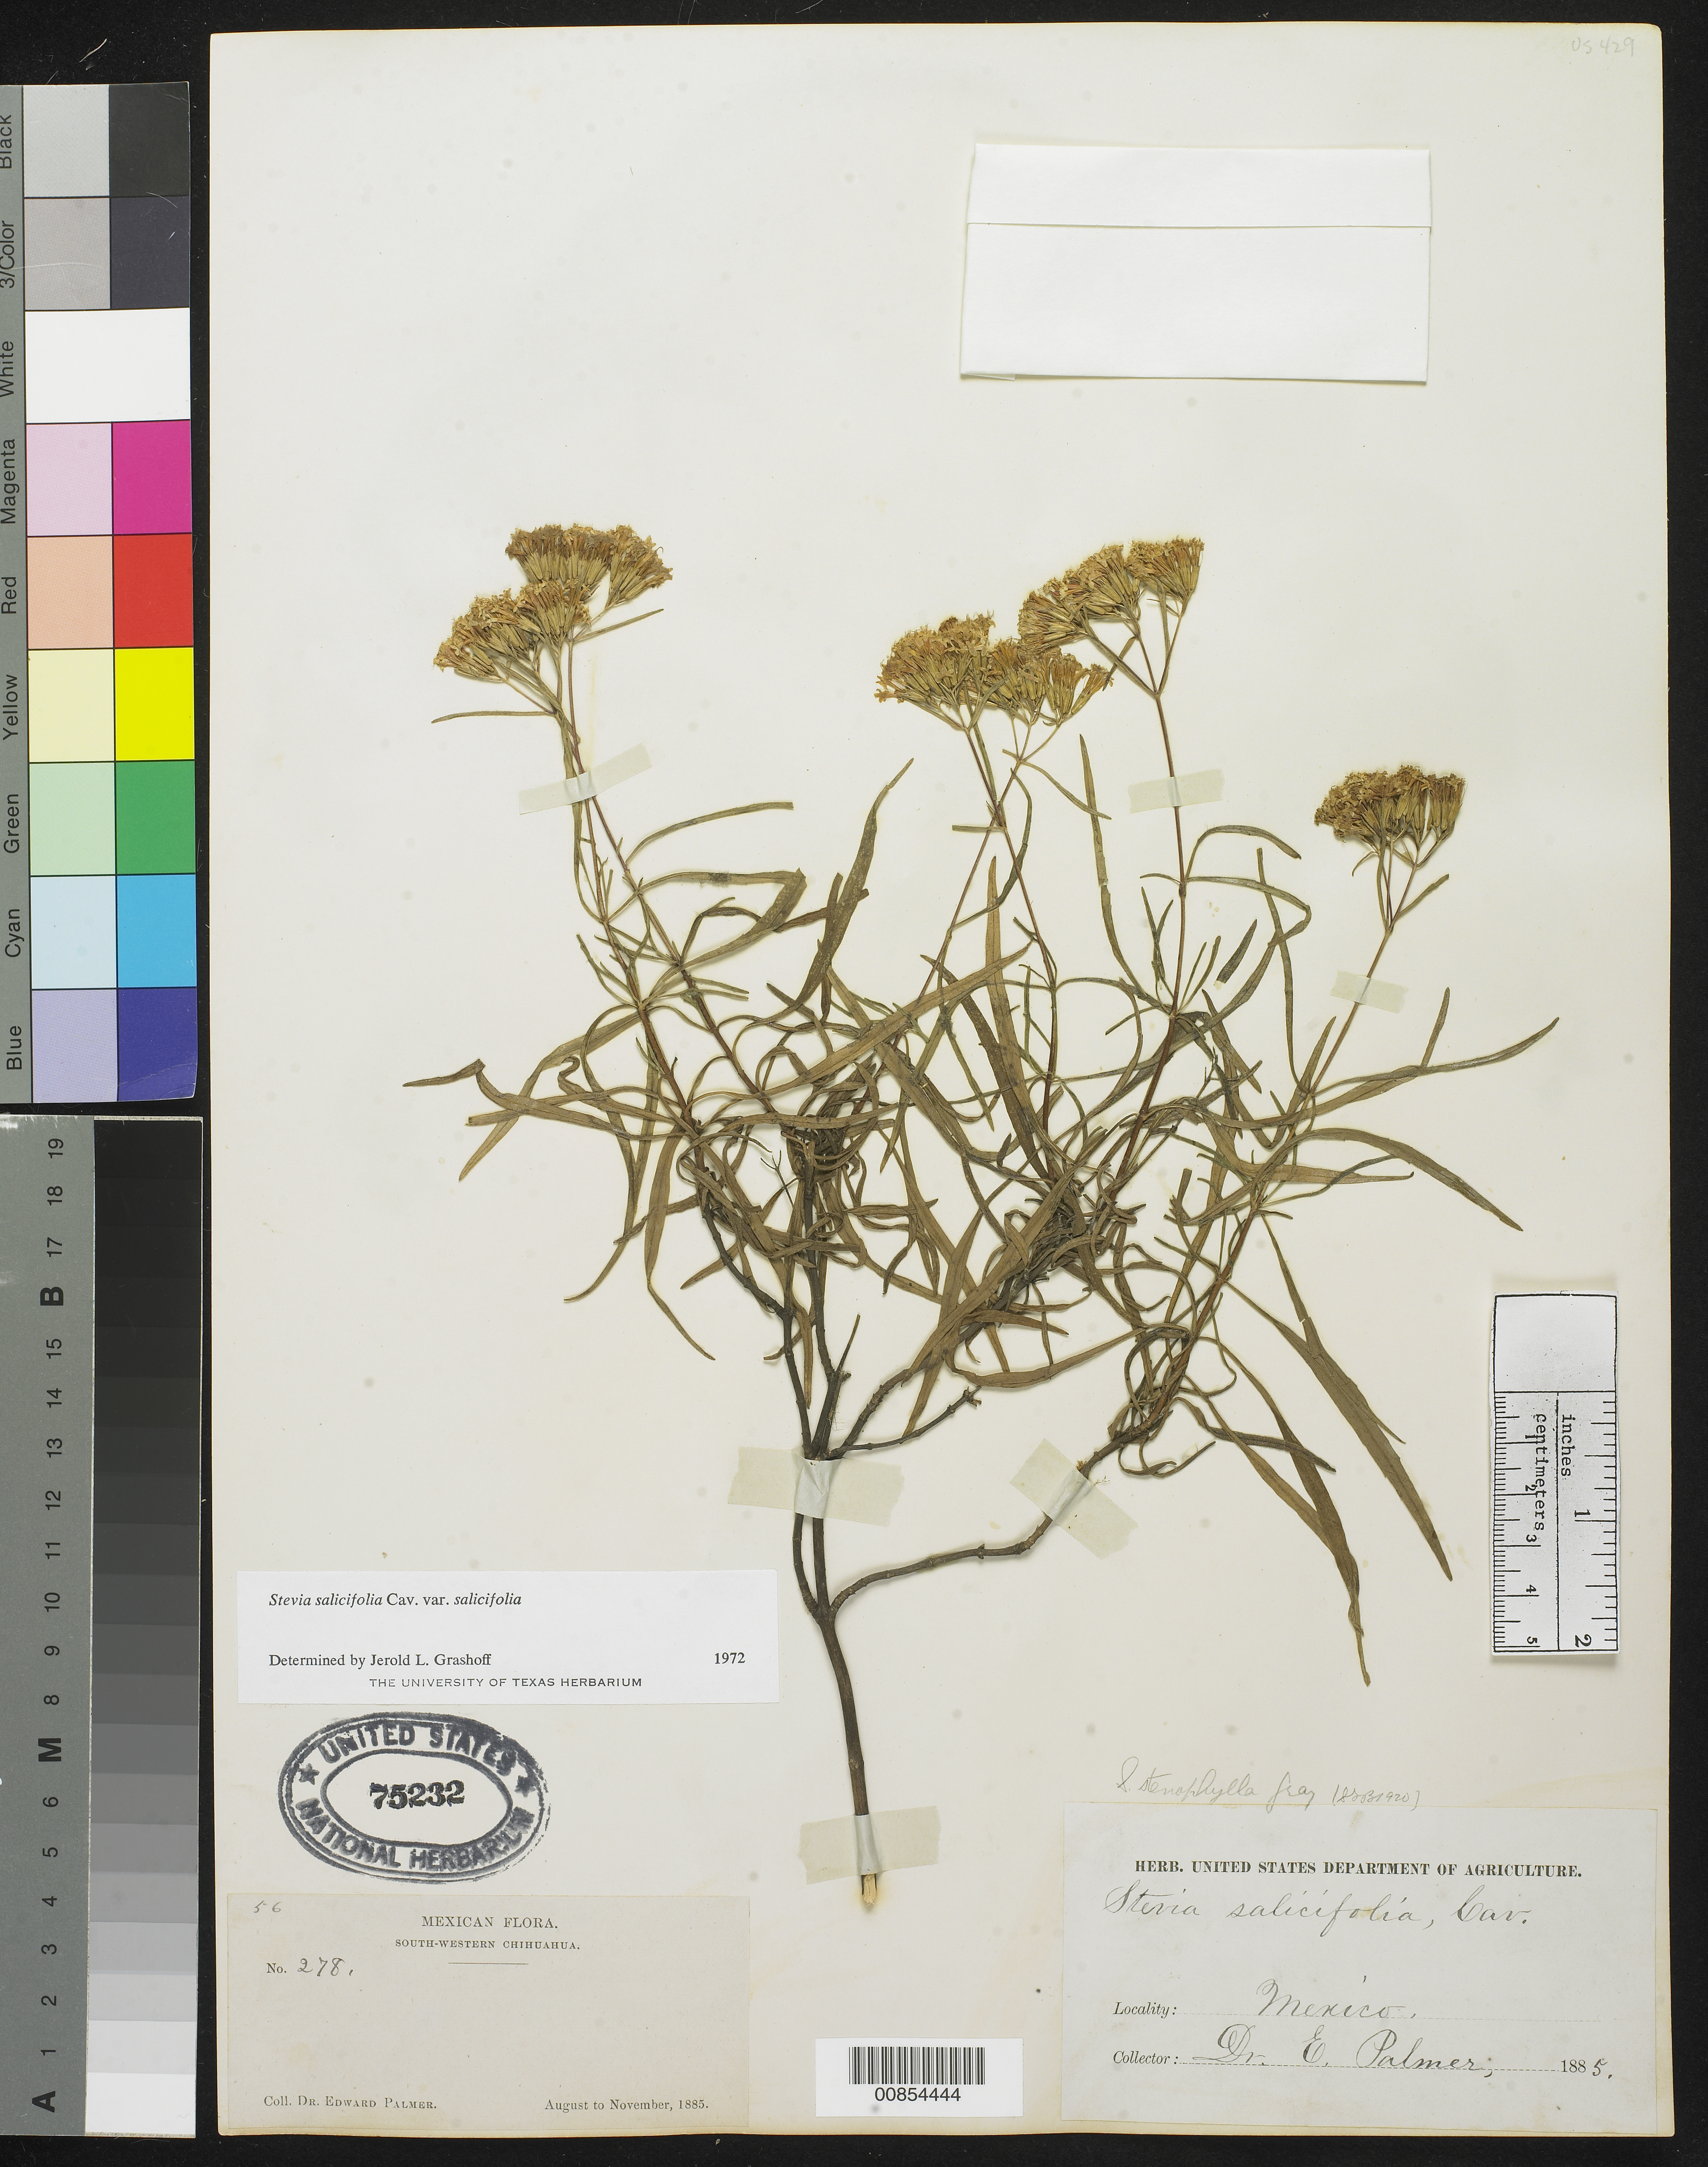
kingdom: Plantae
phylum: Tracheophyta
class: Magnoliopsida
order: Asterales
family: Asteraceae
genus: Stevia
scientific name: Stevia salicifolia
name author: Cav.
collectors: E. Palmer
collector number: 278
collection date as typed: Aug 1885 to -- Nov 1885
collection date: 1885-08/1885-11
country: Mexico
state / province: Chihuahua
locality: South-Western Chihuahua.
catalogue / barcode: US 75232